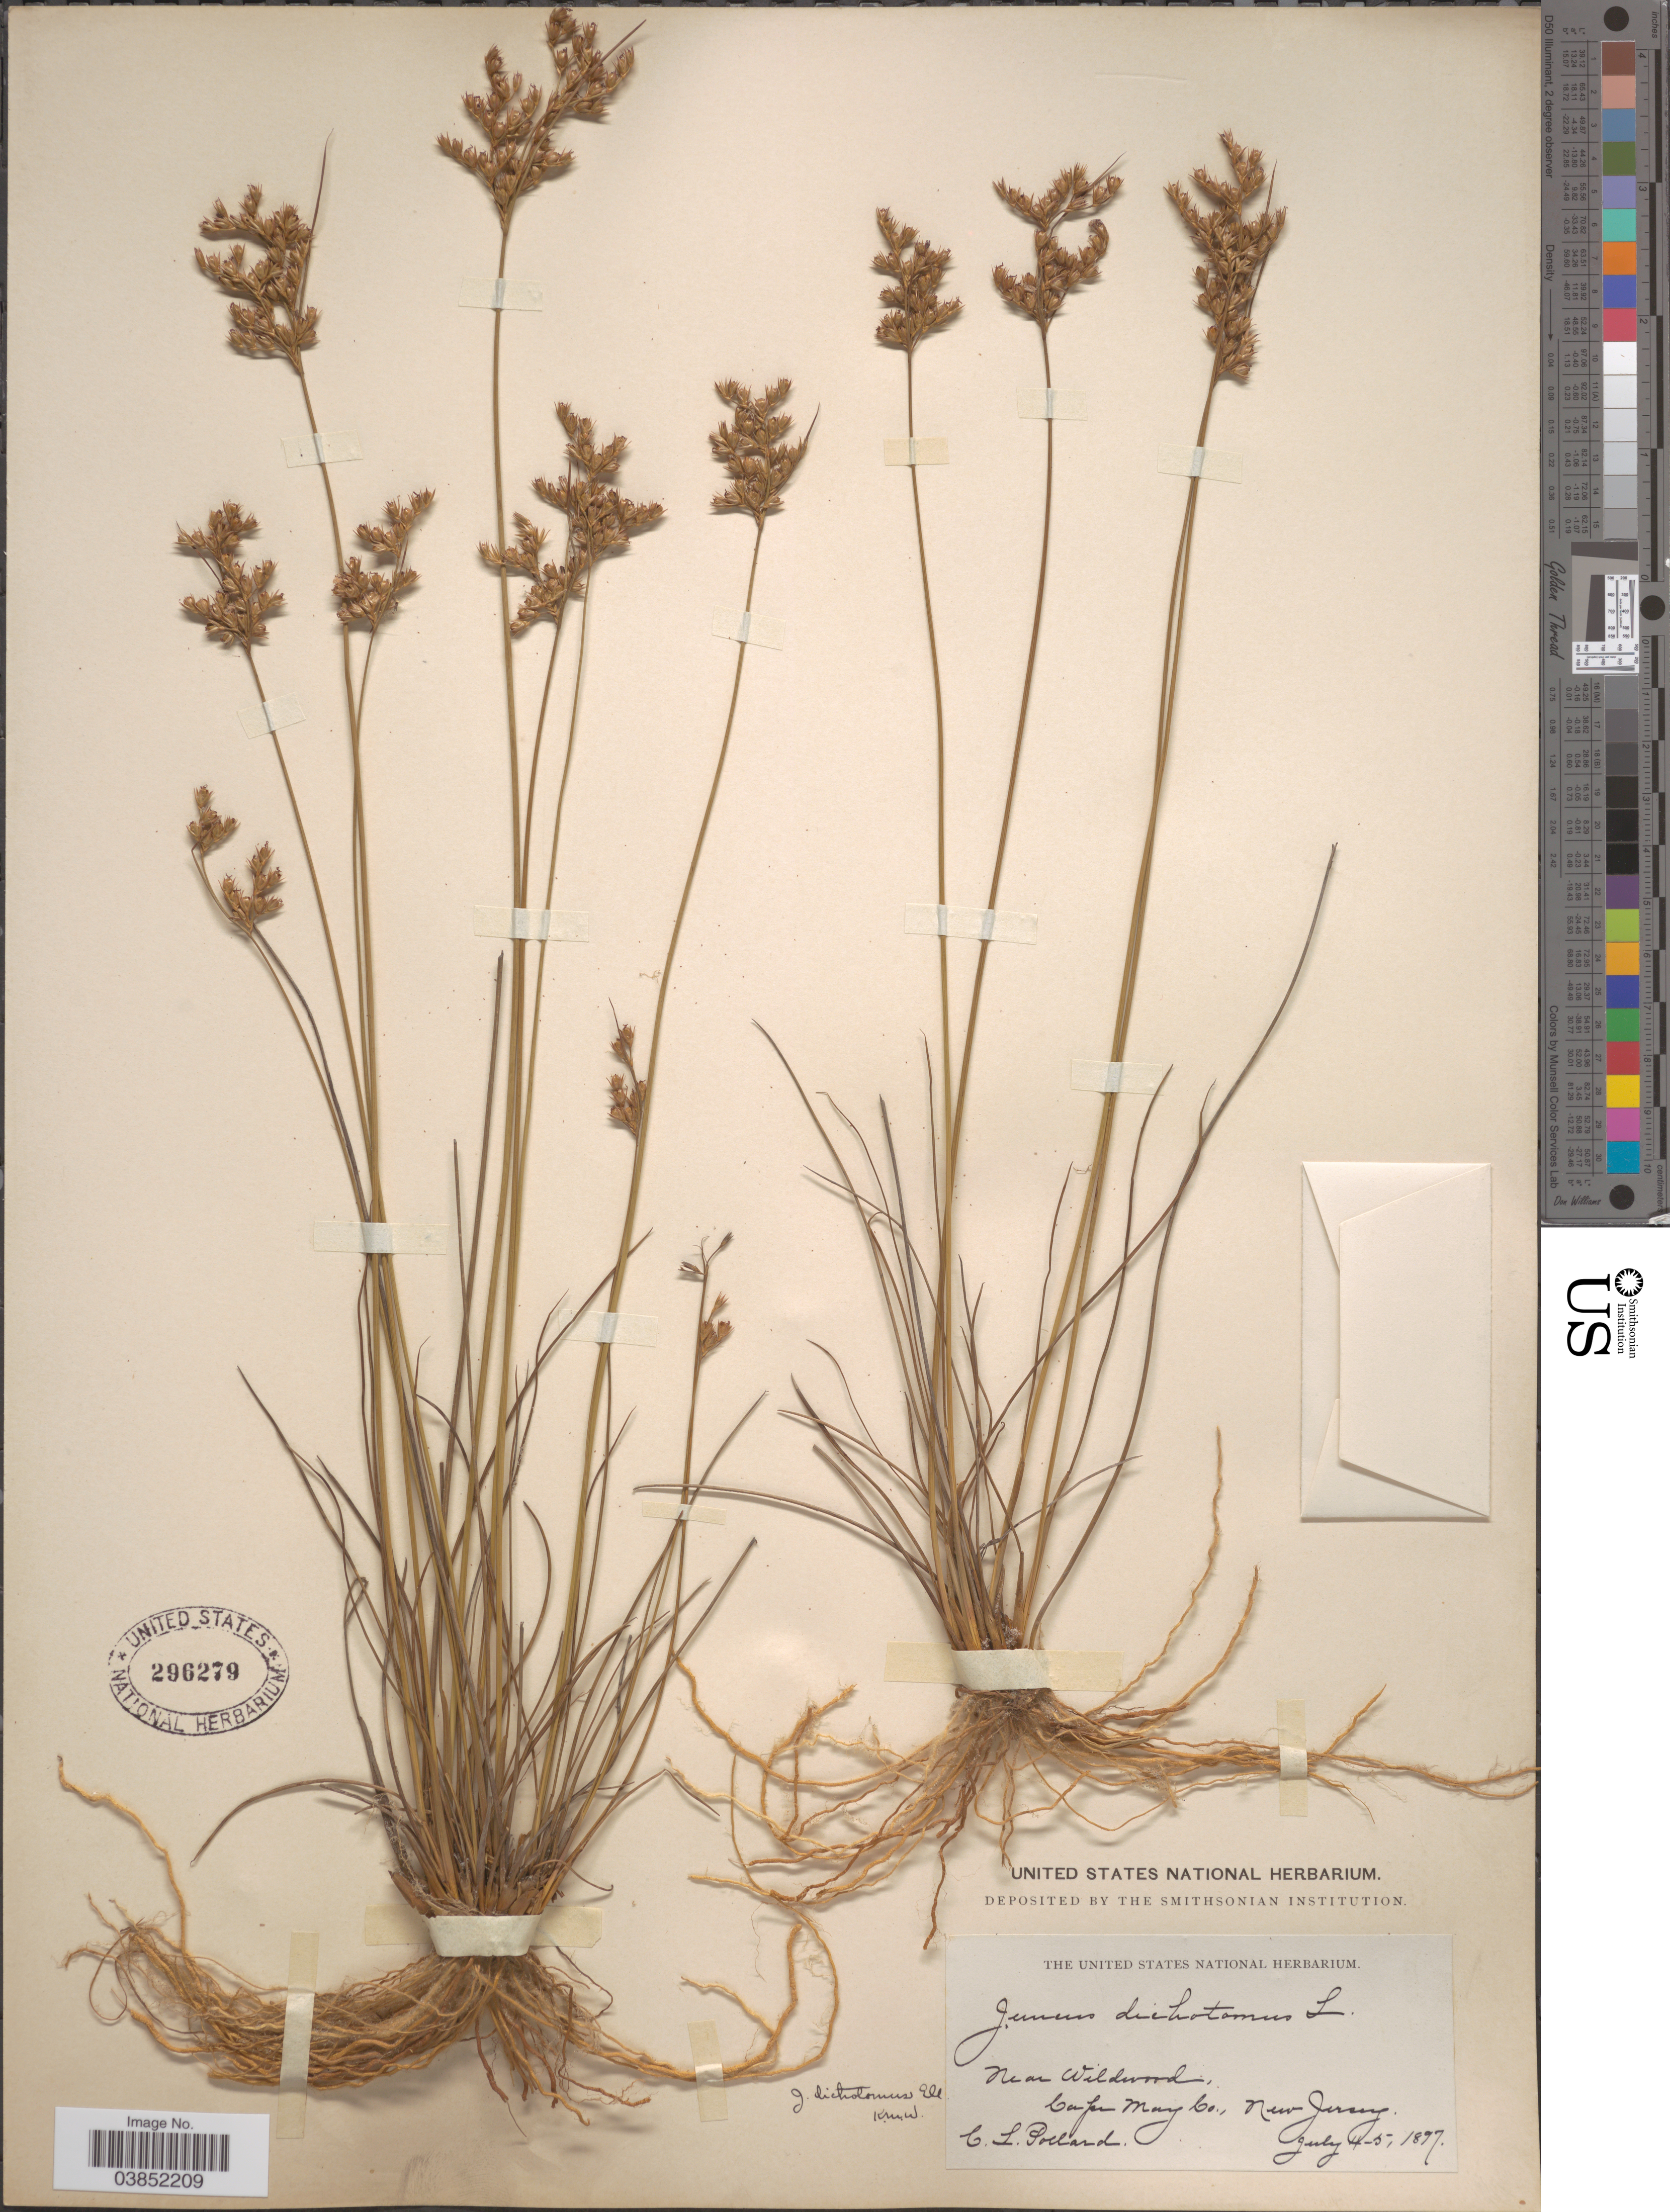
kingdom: Plantae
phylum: Tracheophyta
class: Liliopsida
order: Poales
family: Juncaceae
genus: Juncus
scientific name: Juncus dichotomus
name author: Elliott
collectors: C. L. Pollard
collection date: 1897-07-04/1897-07-05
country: United States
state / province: New Jersey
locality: Near Wildwood, Cape May Co.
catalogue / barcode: US 296279